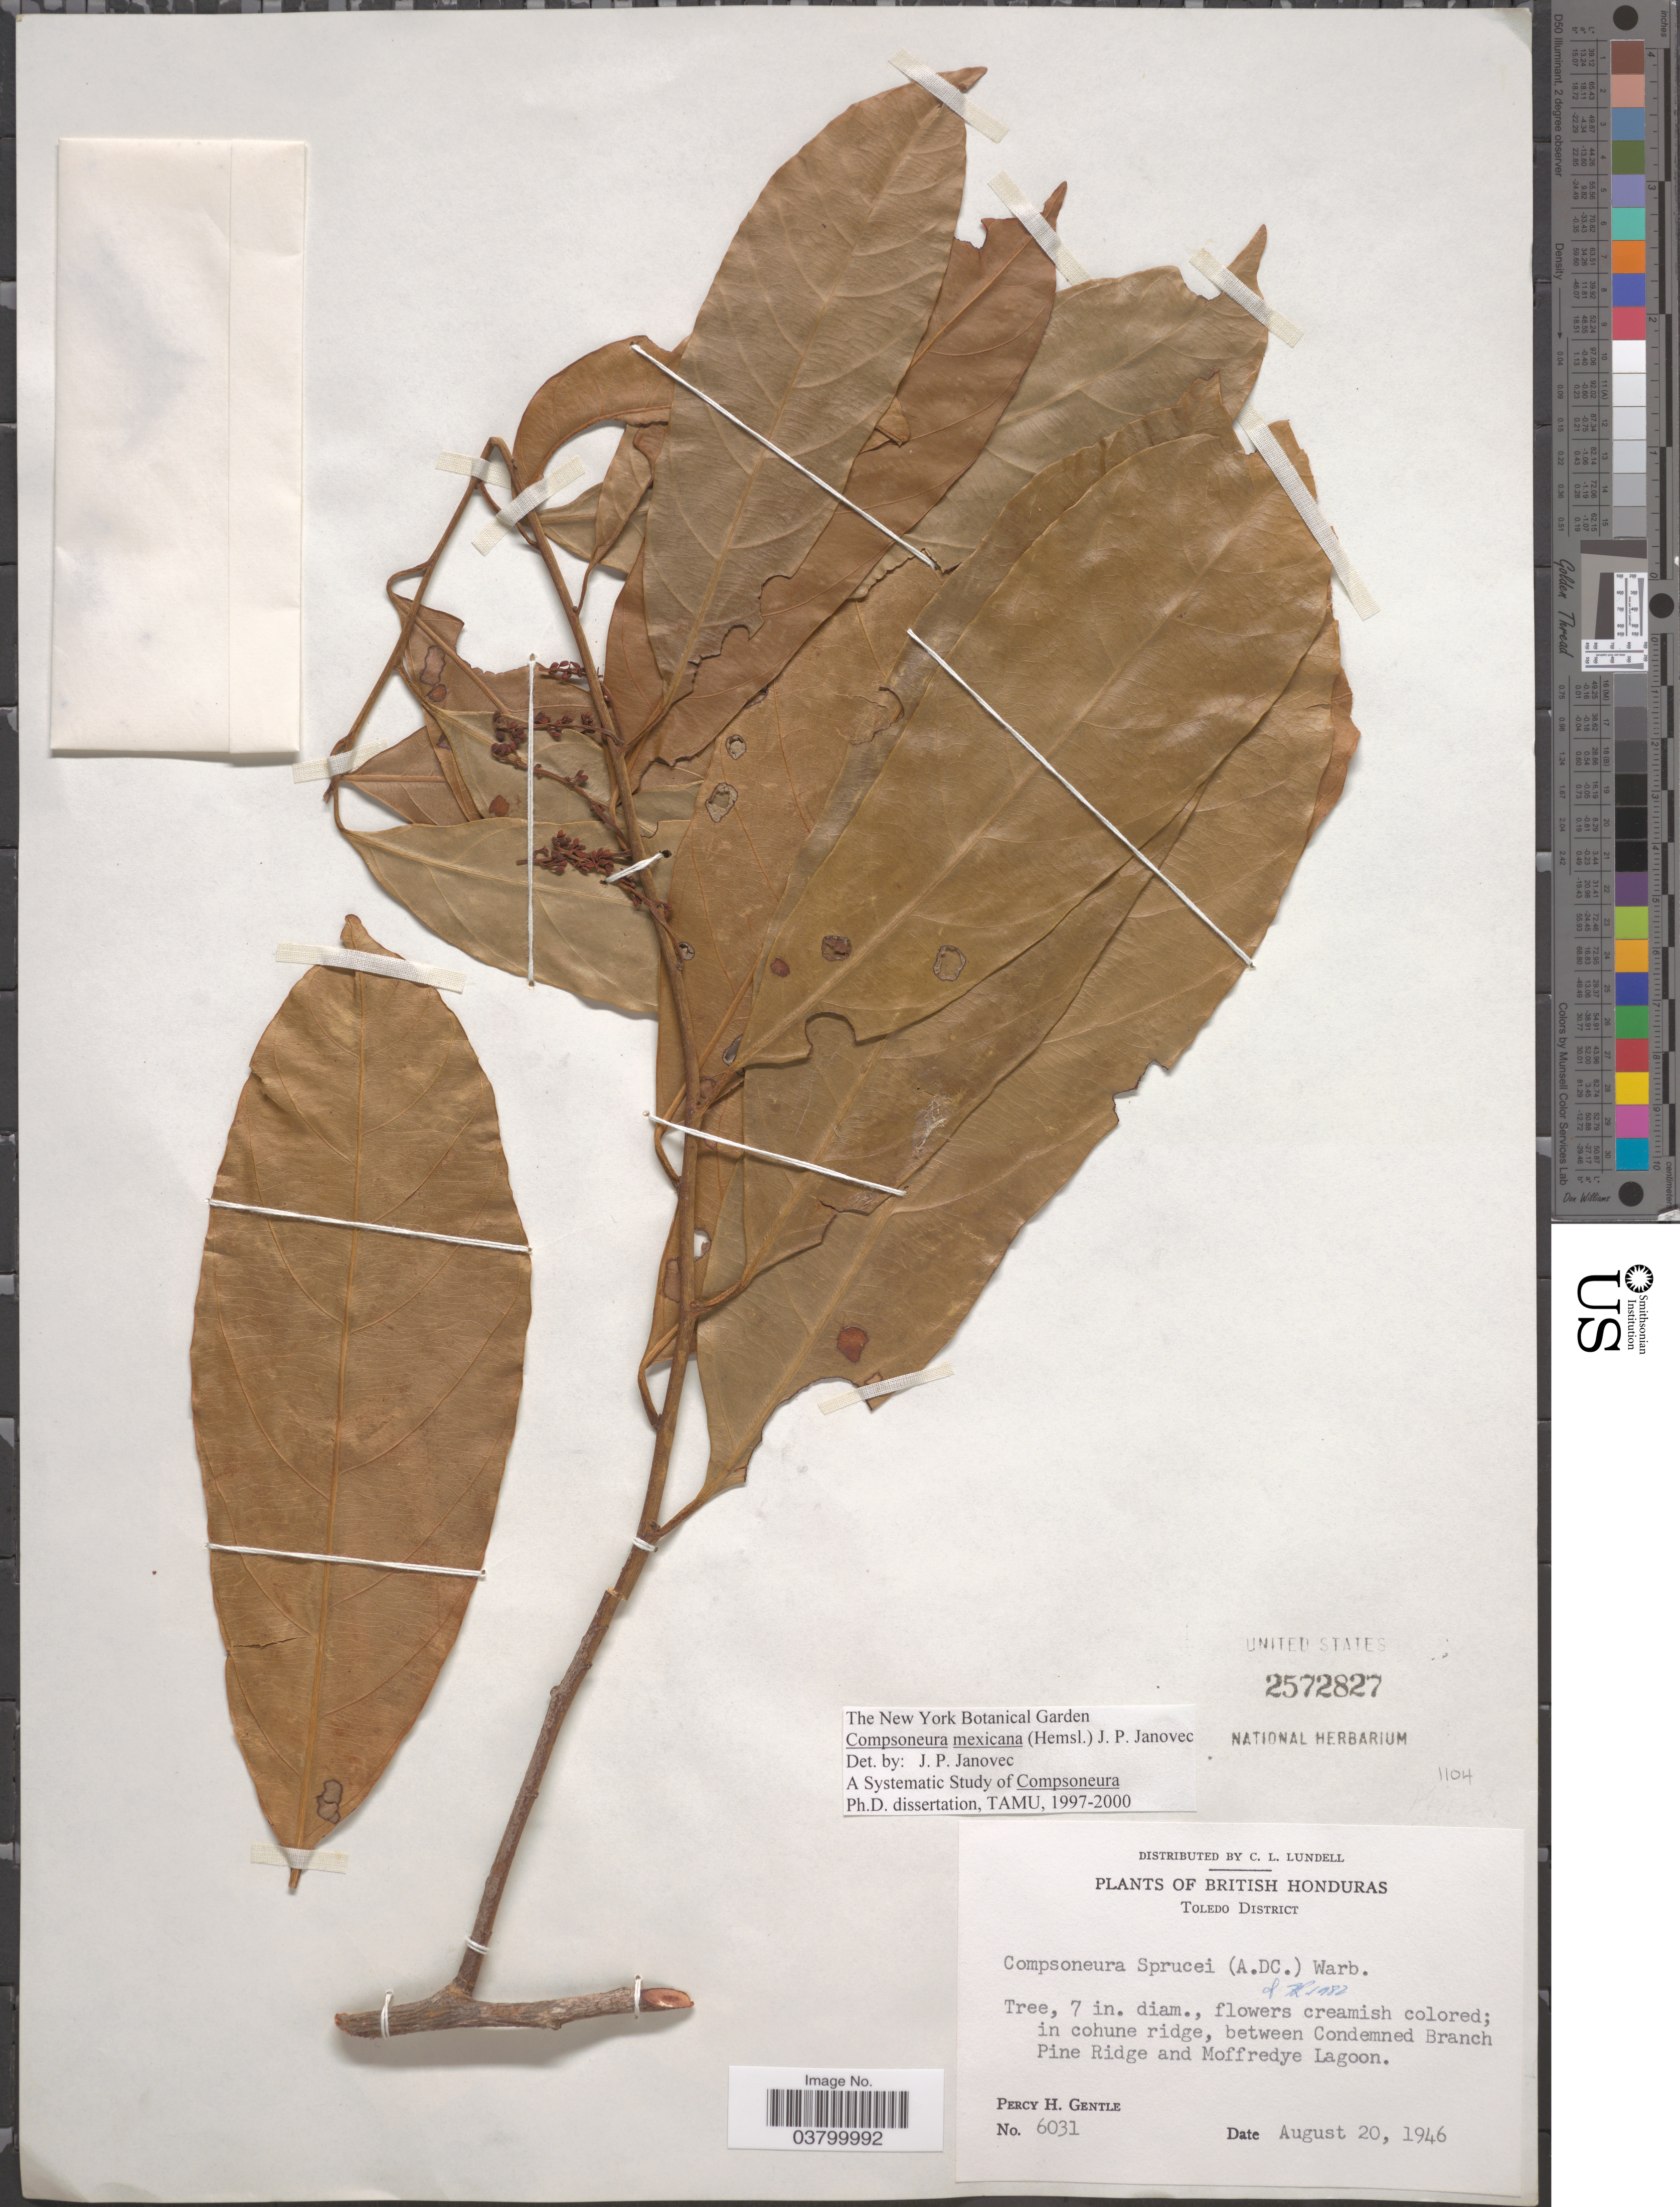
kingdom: Plantae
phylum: Tracheophyta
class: Magnoliopsida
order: Magnoliales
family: Myristicaceae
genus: Compsoneura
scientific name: Compsoneura sprucei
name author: (A. DC.) Warb.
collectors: P. H. Gentle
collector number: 6031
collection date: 1946-08-20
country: Belize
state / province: Toledo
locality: British Honduras. Toledo District. In cohune ridge, between Condemned Branch Pine Ridge and Moffredye Lagoon.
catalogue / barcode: US 2572827